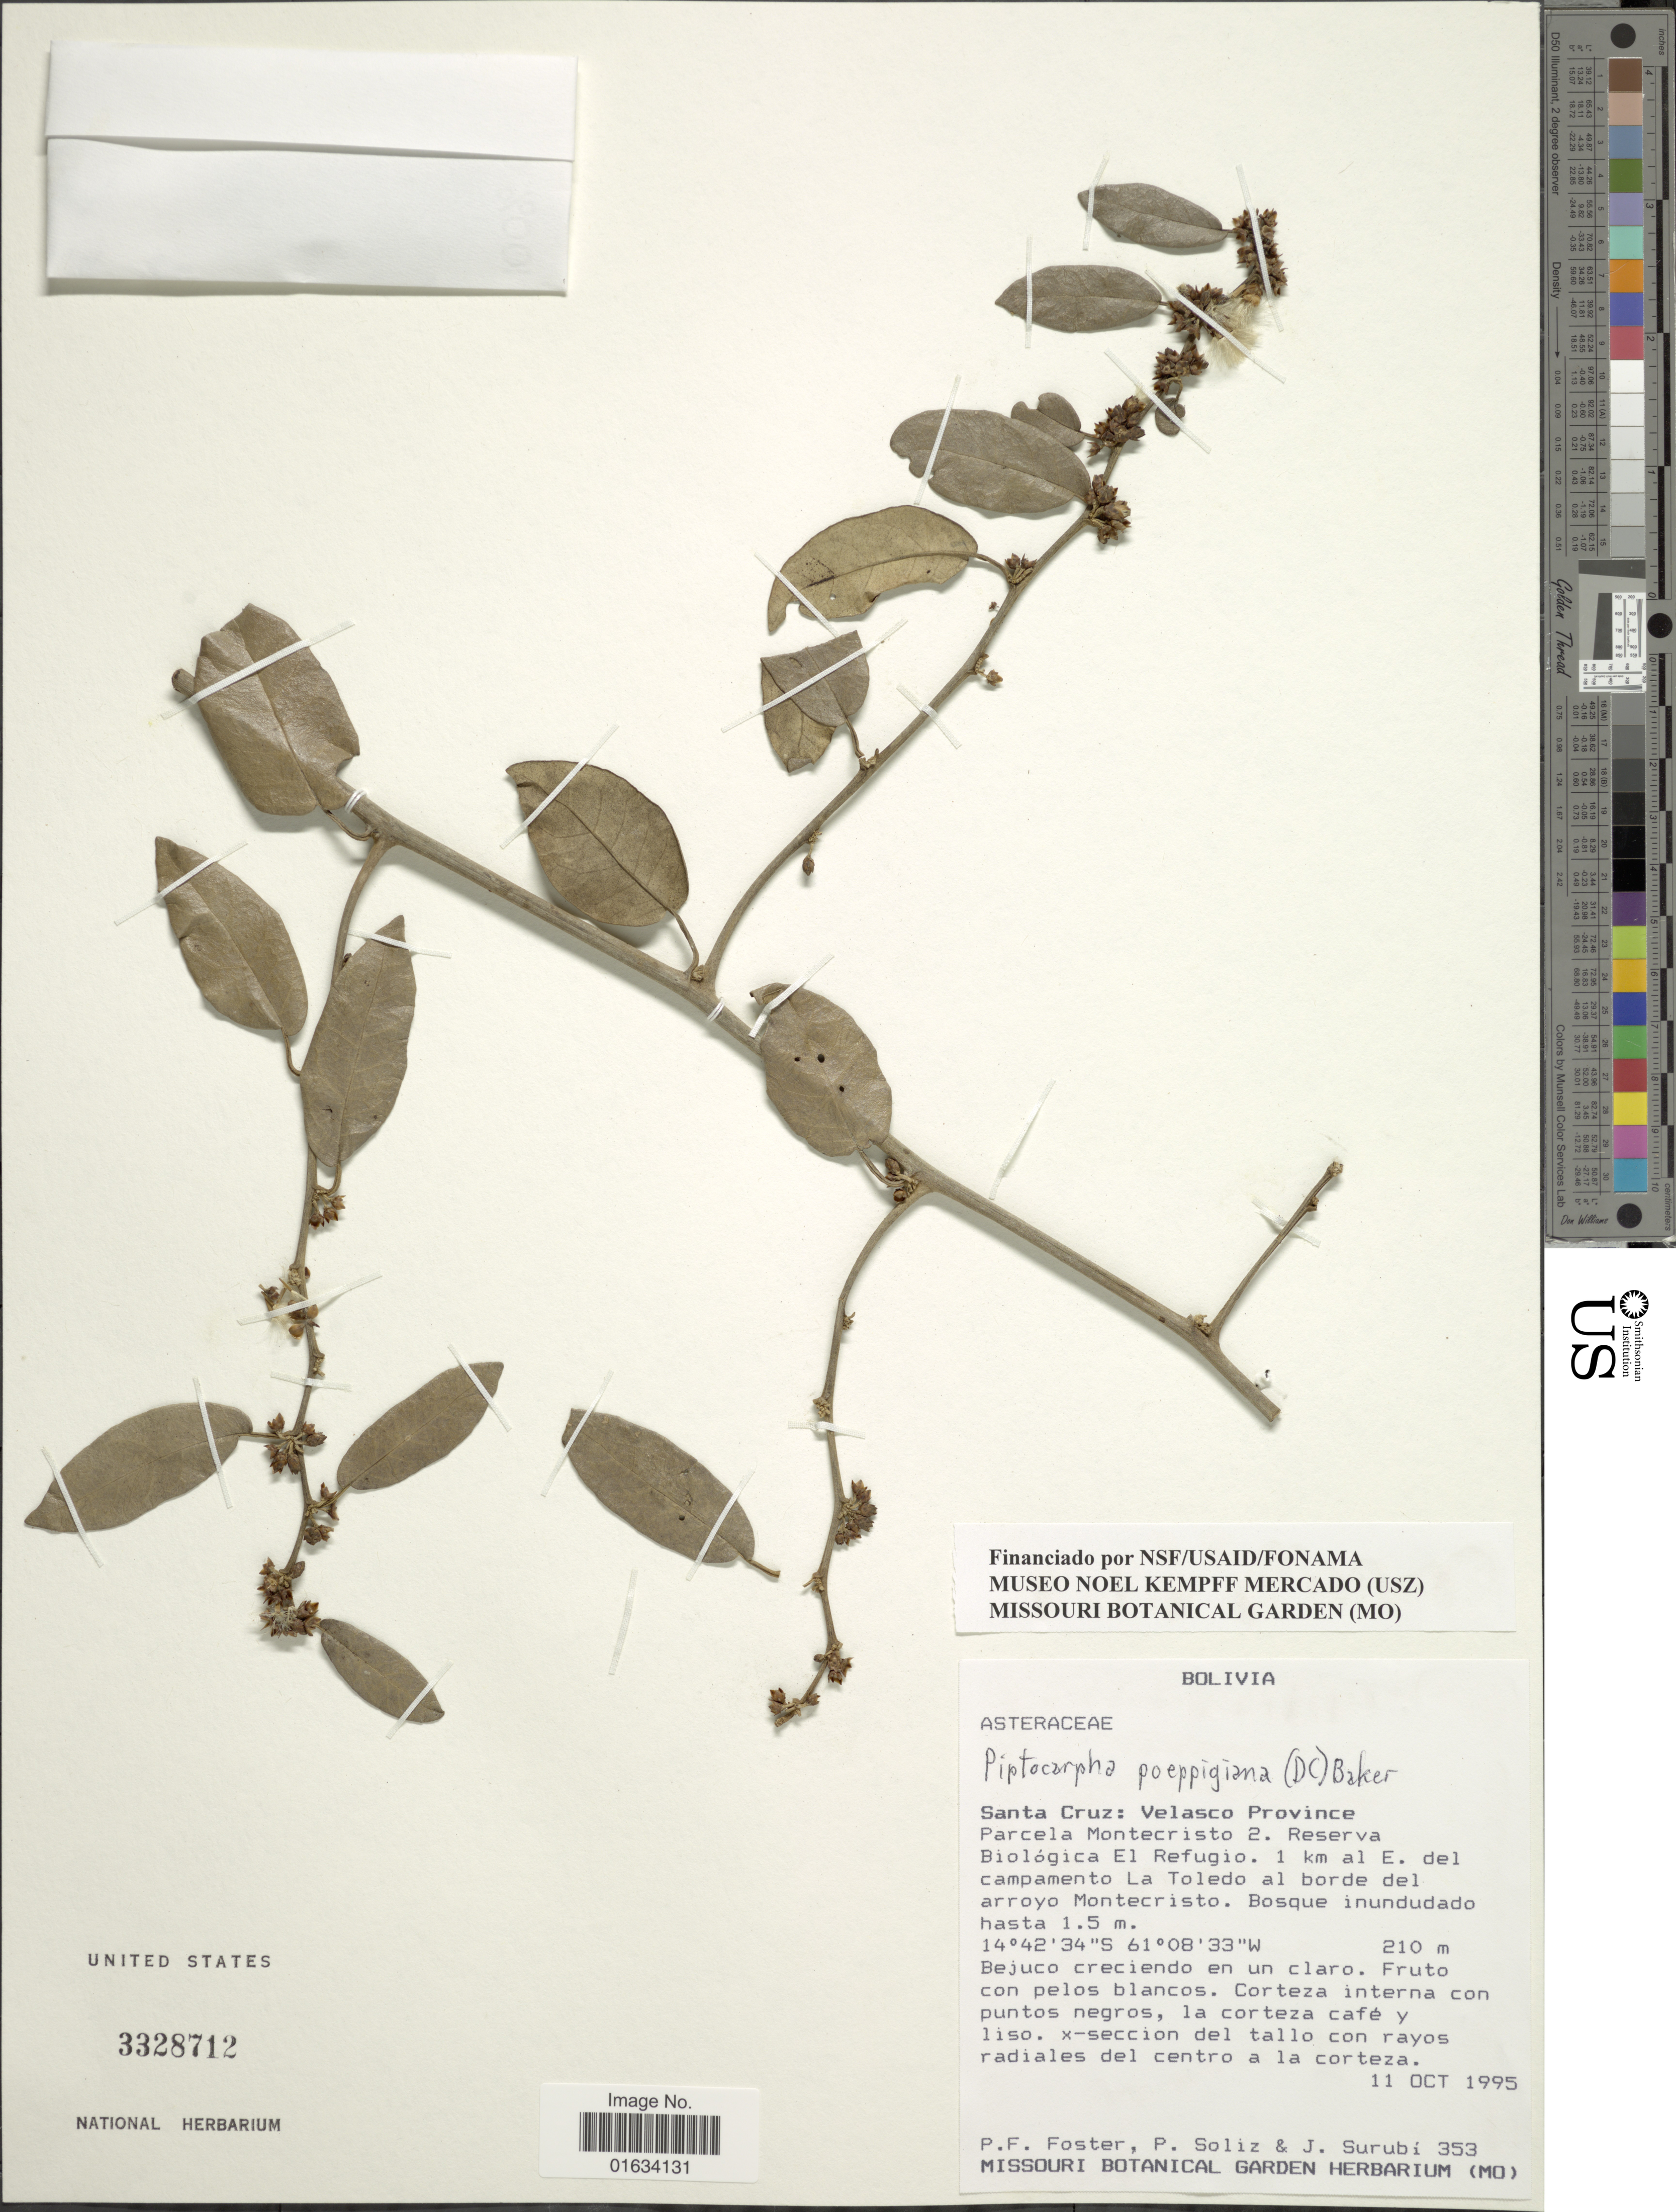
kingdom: Plantae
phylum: Tracheophyta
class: Magnoliopsida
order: Asterales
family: Asteraceae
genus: Piptocarpha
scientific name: Piptocarpha poeppigiana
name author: (DC.) Baker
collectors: P. Foster, P. Soliz & J. Surubi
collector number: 353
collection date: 1995-10-11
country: Bolivia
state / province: Santa Cruz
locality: Bolivia. Santa Cruz: Velasco Province. Parcela Montecristo 2. Reserva Biologica El Regugio. 1 km al E. del campamento La Toledo al borde del arroyo Montecristo. Bosque inundudado hasta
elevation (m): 210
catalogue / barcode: US 3328712